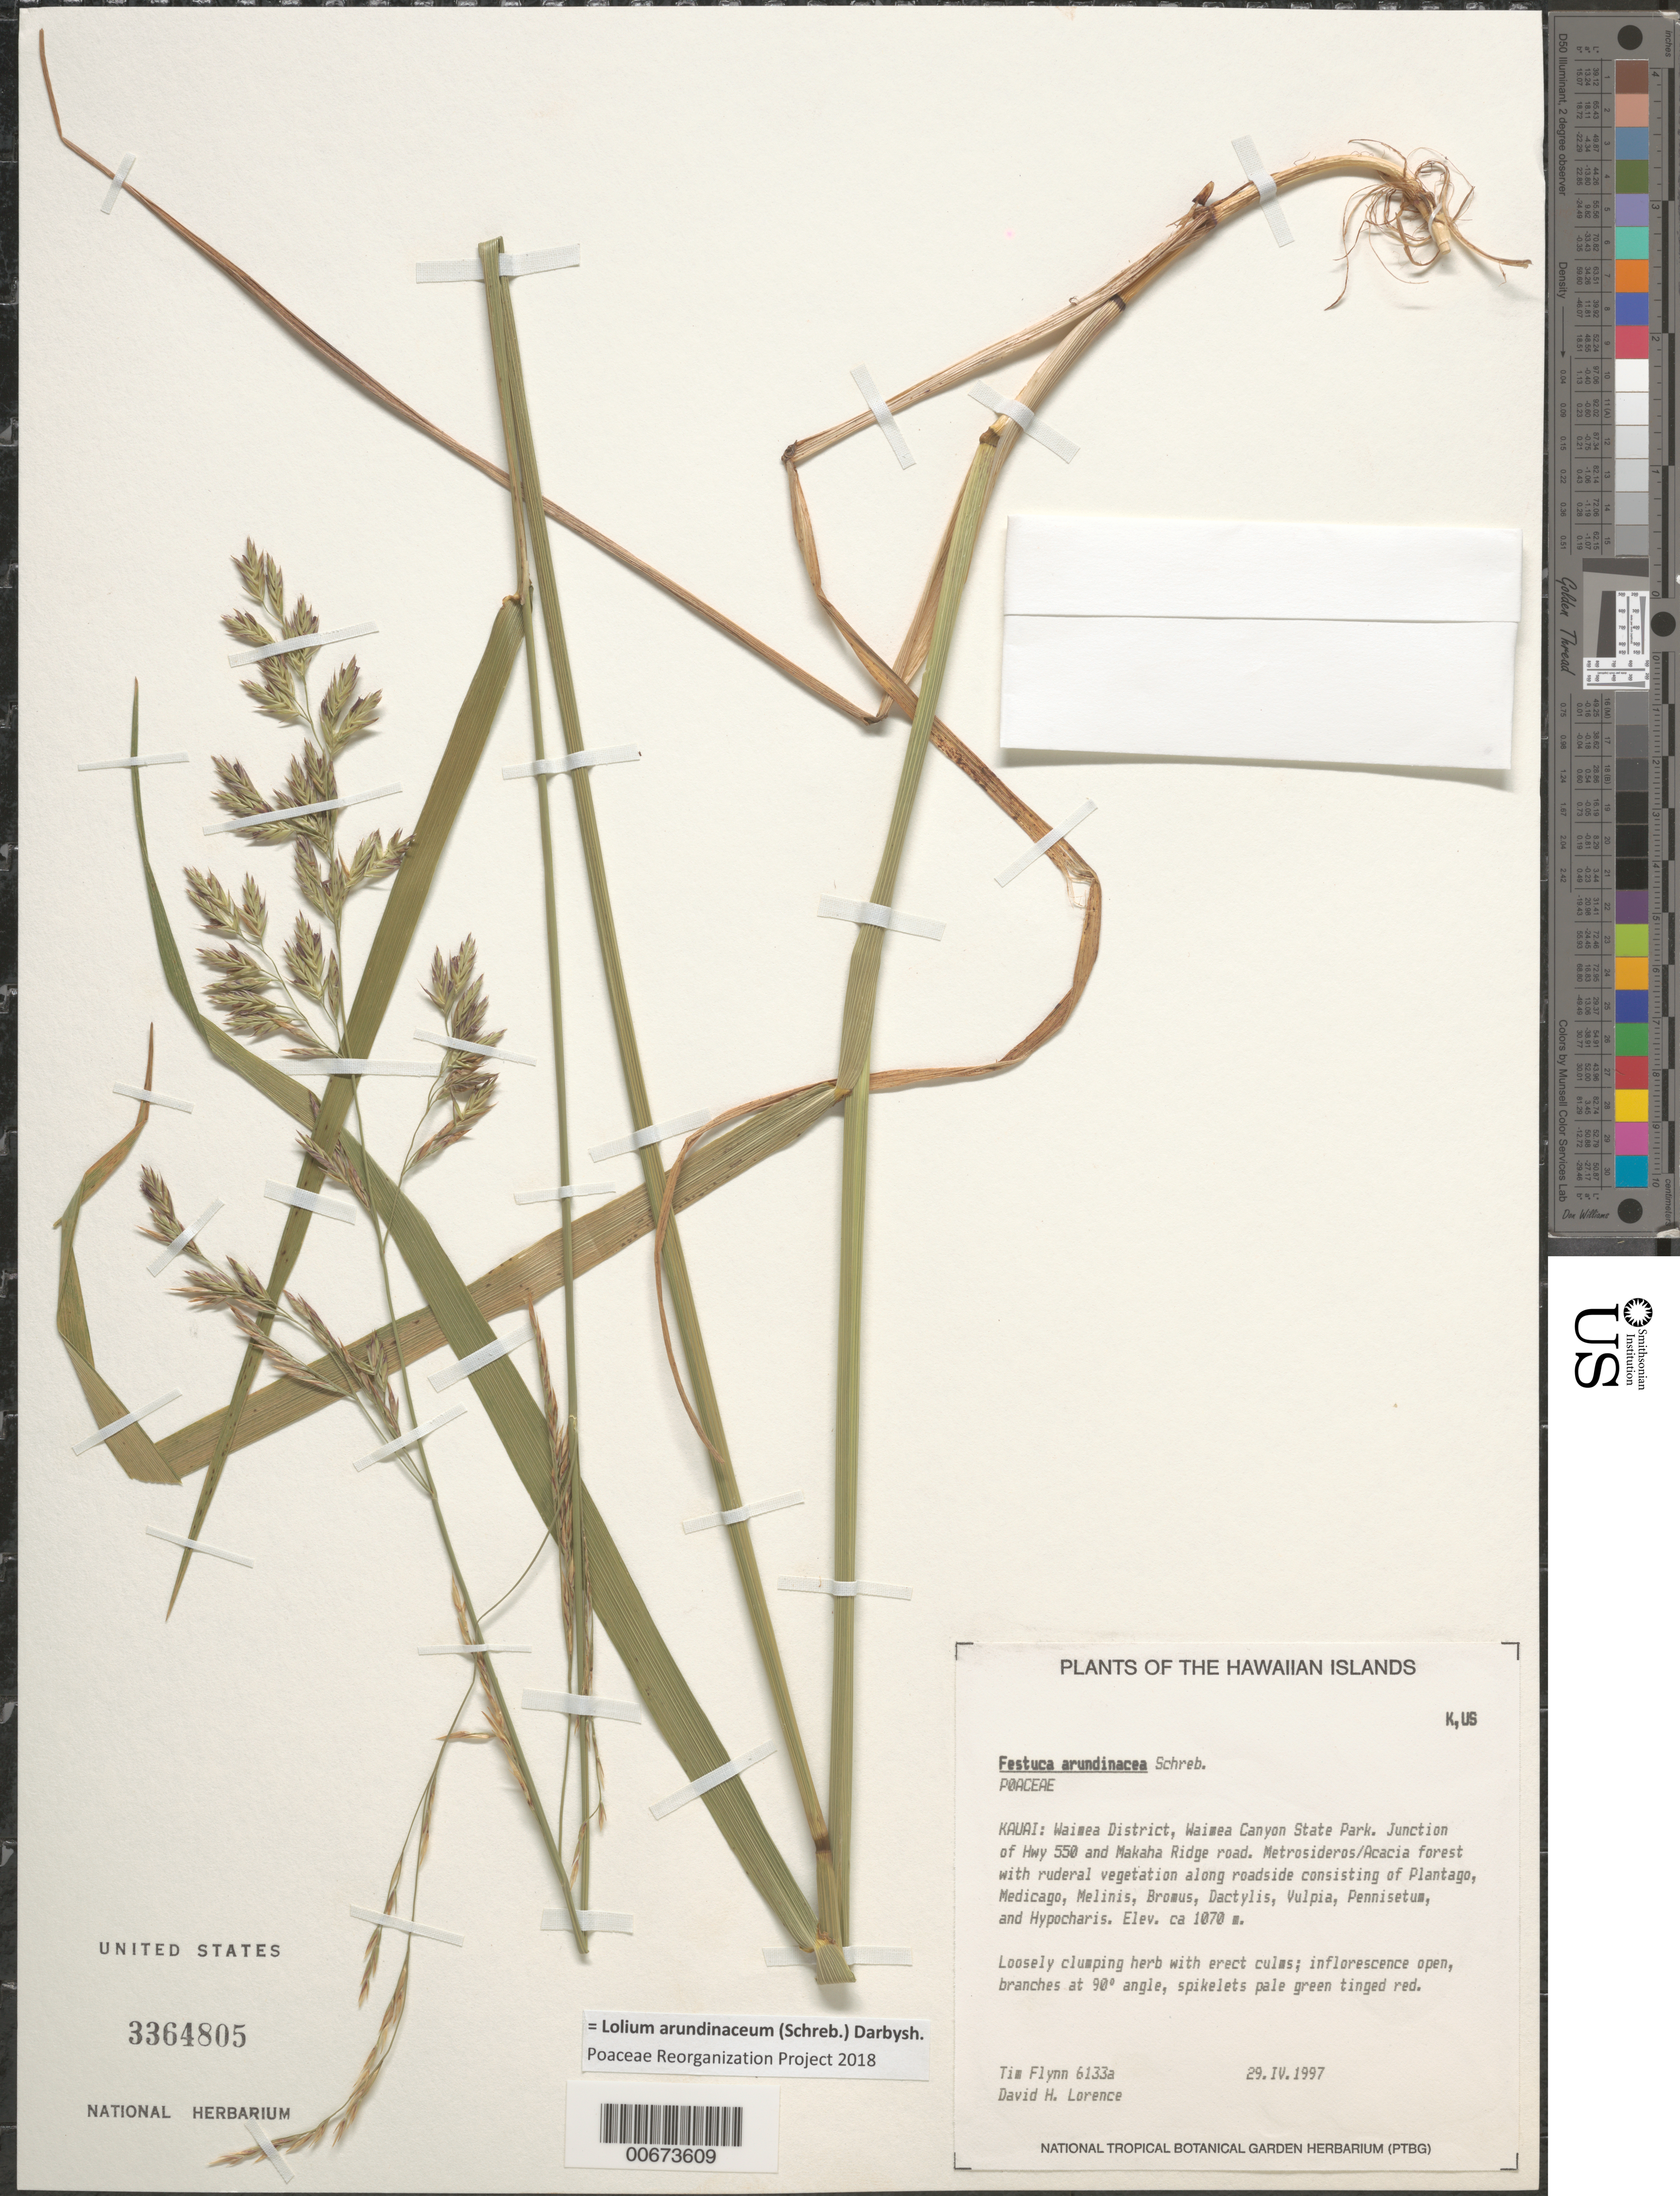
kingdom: Plantae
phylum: Tracheophyta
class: Liliopsida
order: Poales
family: Poaceae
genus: Lolium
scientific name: Lolium arundinaceum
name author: (Schreb.) Darbysh.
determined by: Poaceae Reorganization Project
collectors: T. W. Flynn & D. Lorence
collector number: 6133a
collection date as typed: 29 Apr 1997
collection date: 1997-04-29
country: United States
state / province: Hawaii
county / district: Kauai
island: Kaua'i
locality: Waimea District, Waimea Canyon State Park, junction of Hwy 550 and Makaha Ridge road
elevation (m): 1070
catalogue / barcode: US 3364805